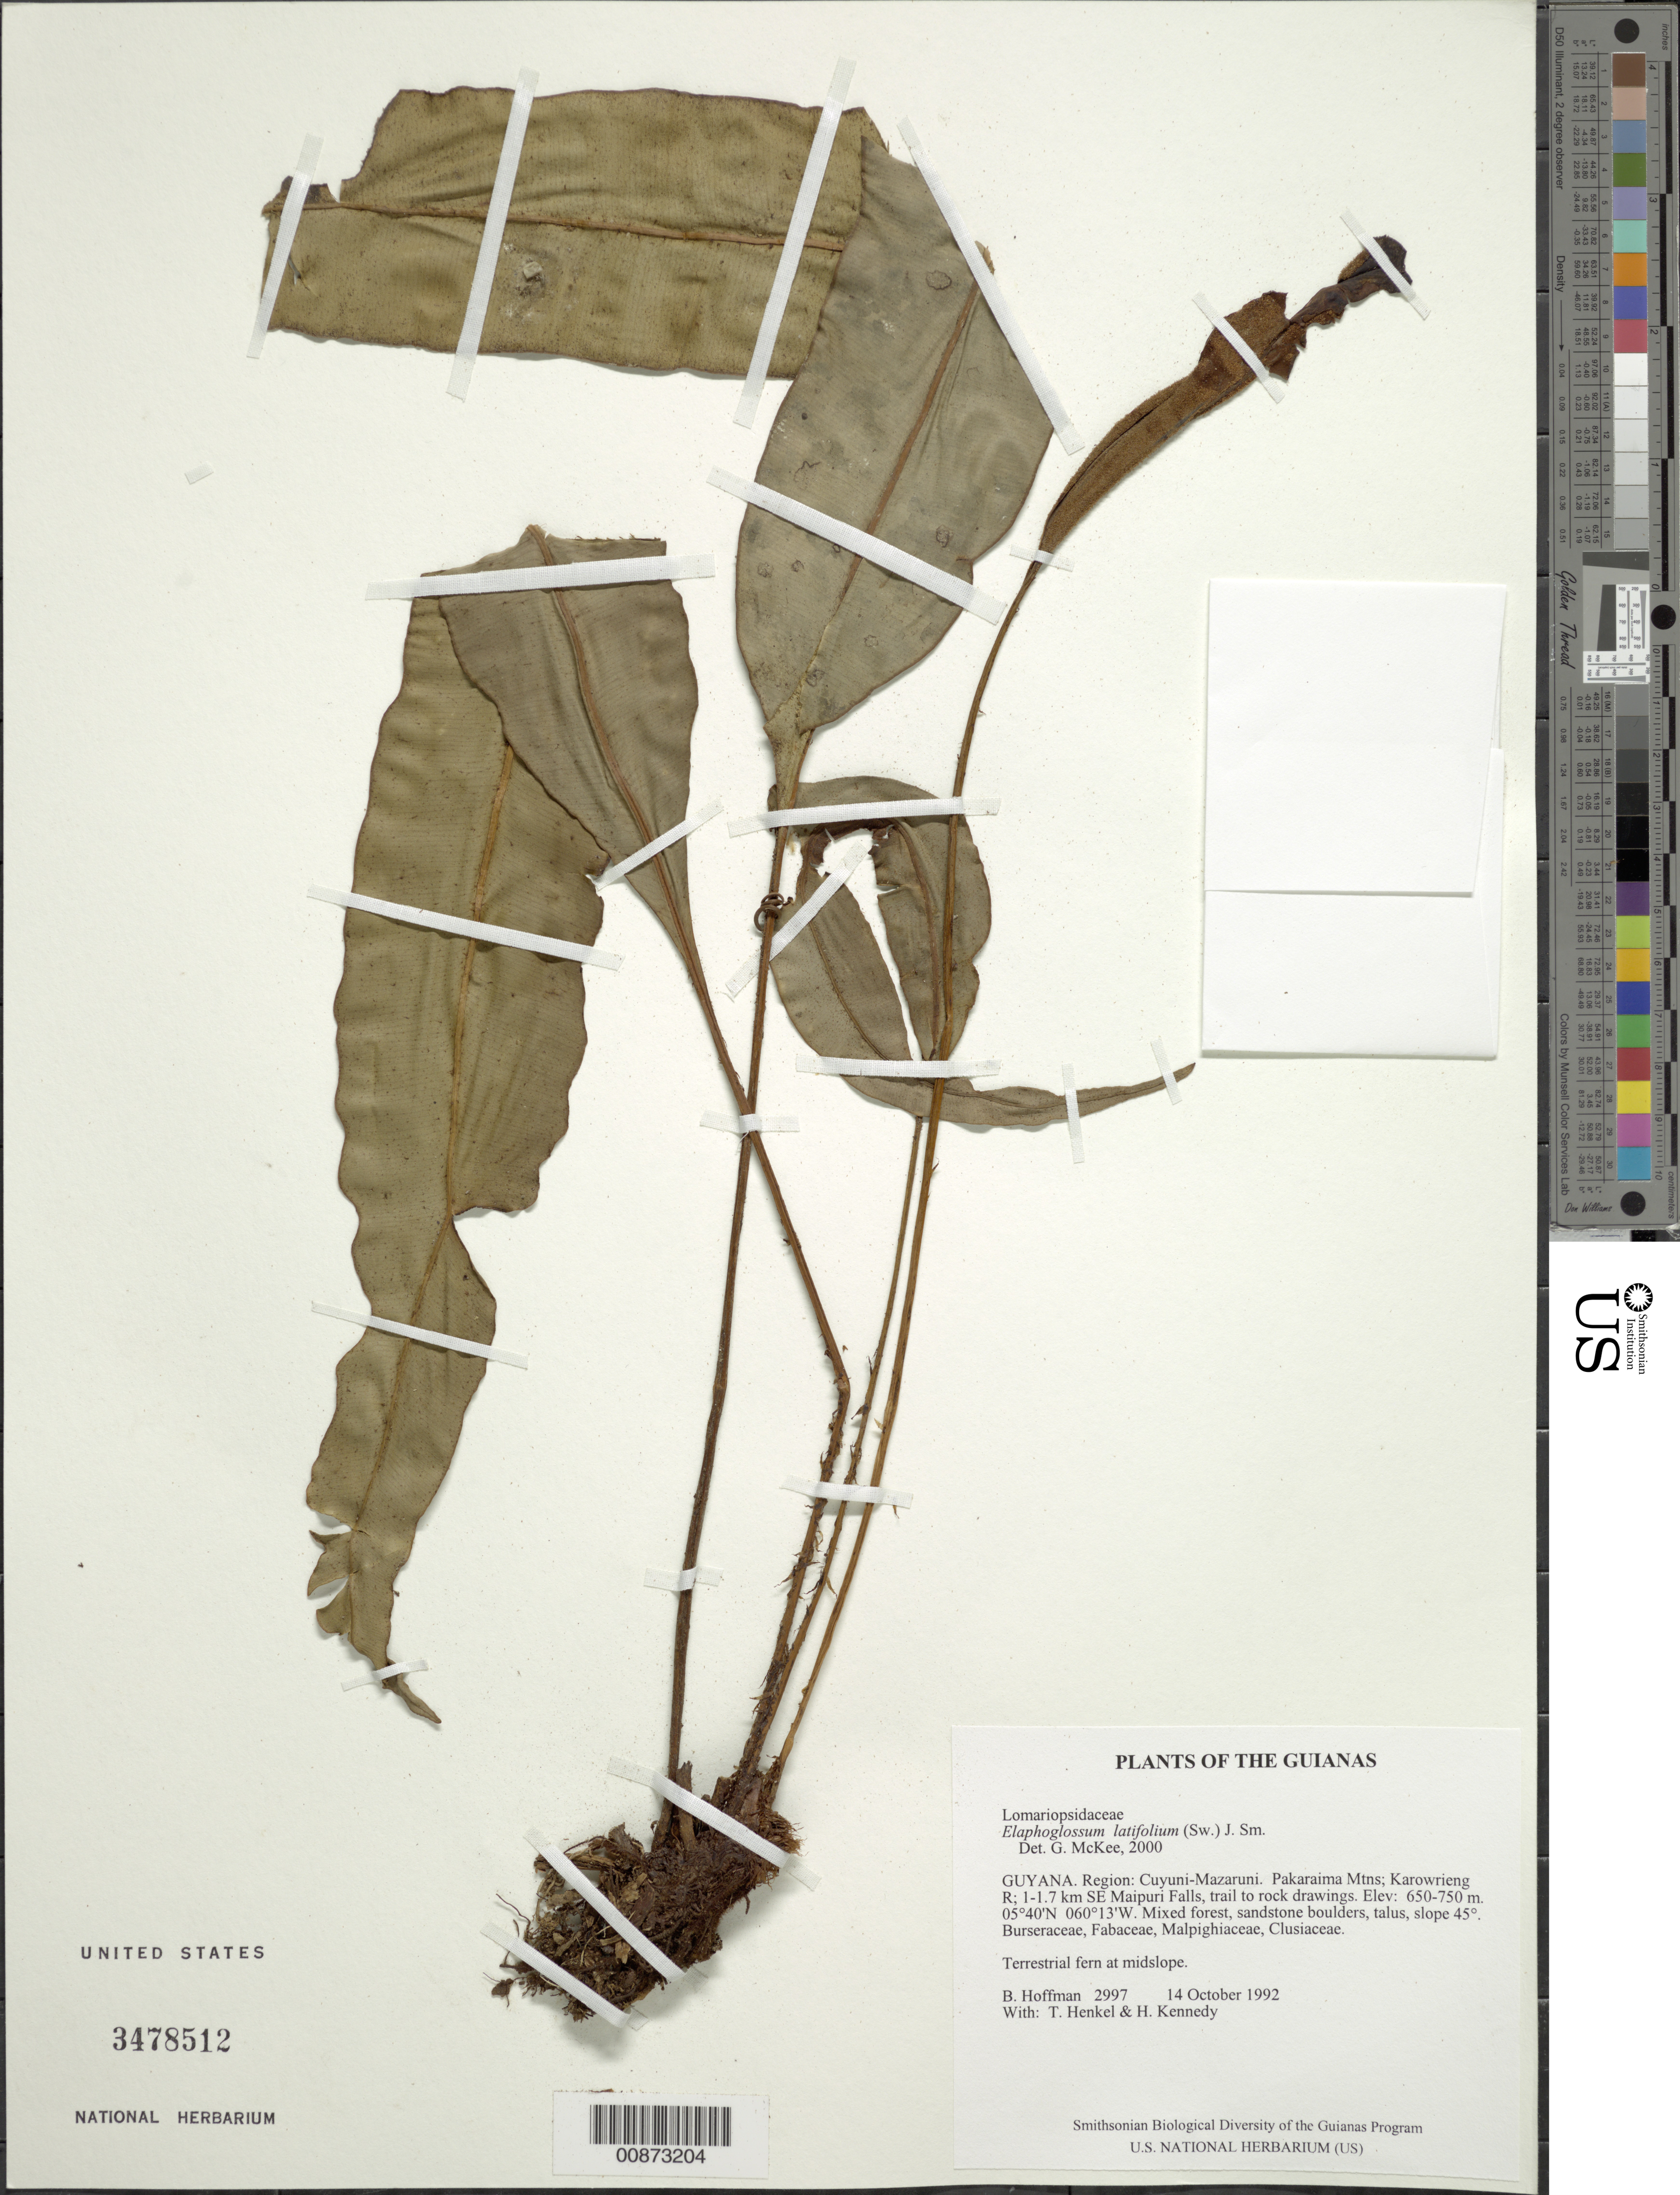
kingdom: Plantae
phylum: Tracheophyta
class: Polypodiopsida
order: Polypodiales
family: Dryopteridaceae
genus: Elaphoglossum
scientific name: Elaphoglossum latifolium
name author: (Sw.) J. Sm.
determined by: McKee, G. S., (US), NMNH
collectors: B. Hoffman, T. Henkel & H. Kennedy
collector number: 2997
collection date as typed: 14 October 1992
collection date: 1992-10-14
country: Guyana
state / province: Cuyuni-Mazaruni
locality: Pakaraima Mountains; Karowrieng River; 1-1.7 km SE of Maipuri Falls, trail to rock drawings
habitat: Mixed forest, sandstone boulders, talus, slope 45°. Burseraceae, Fabaceae, Malpighiaceae, Clusiaceae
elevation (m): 650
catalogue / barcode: US 3478512